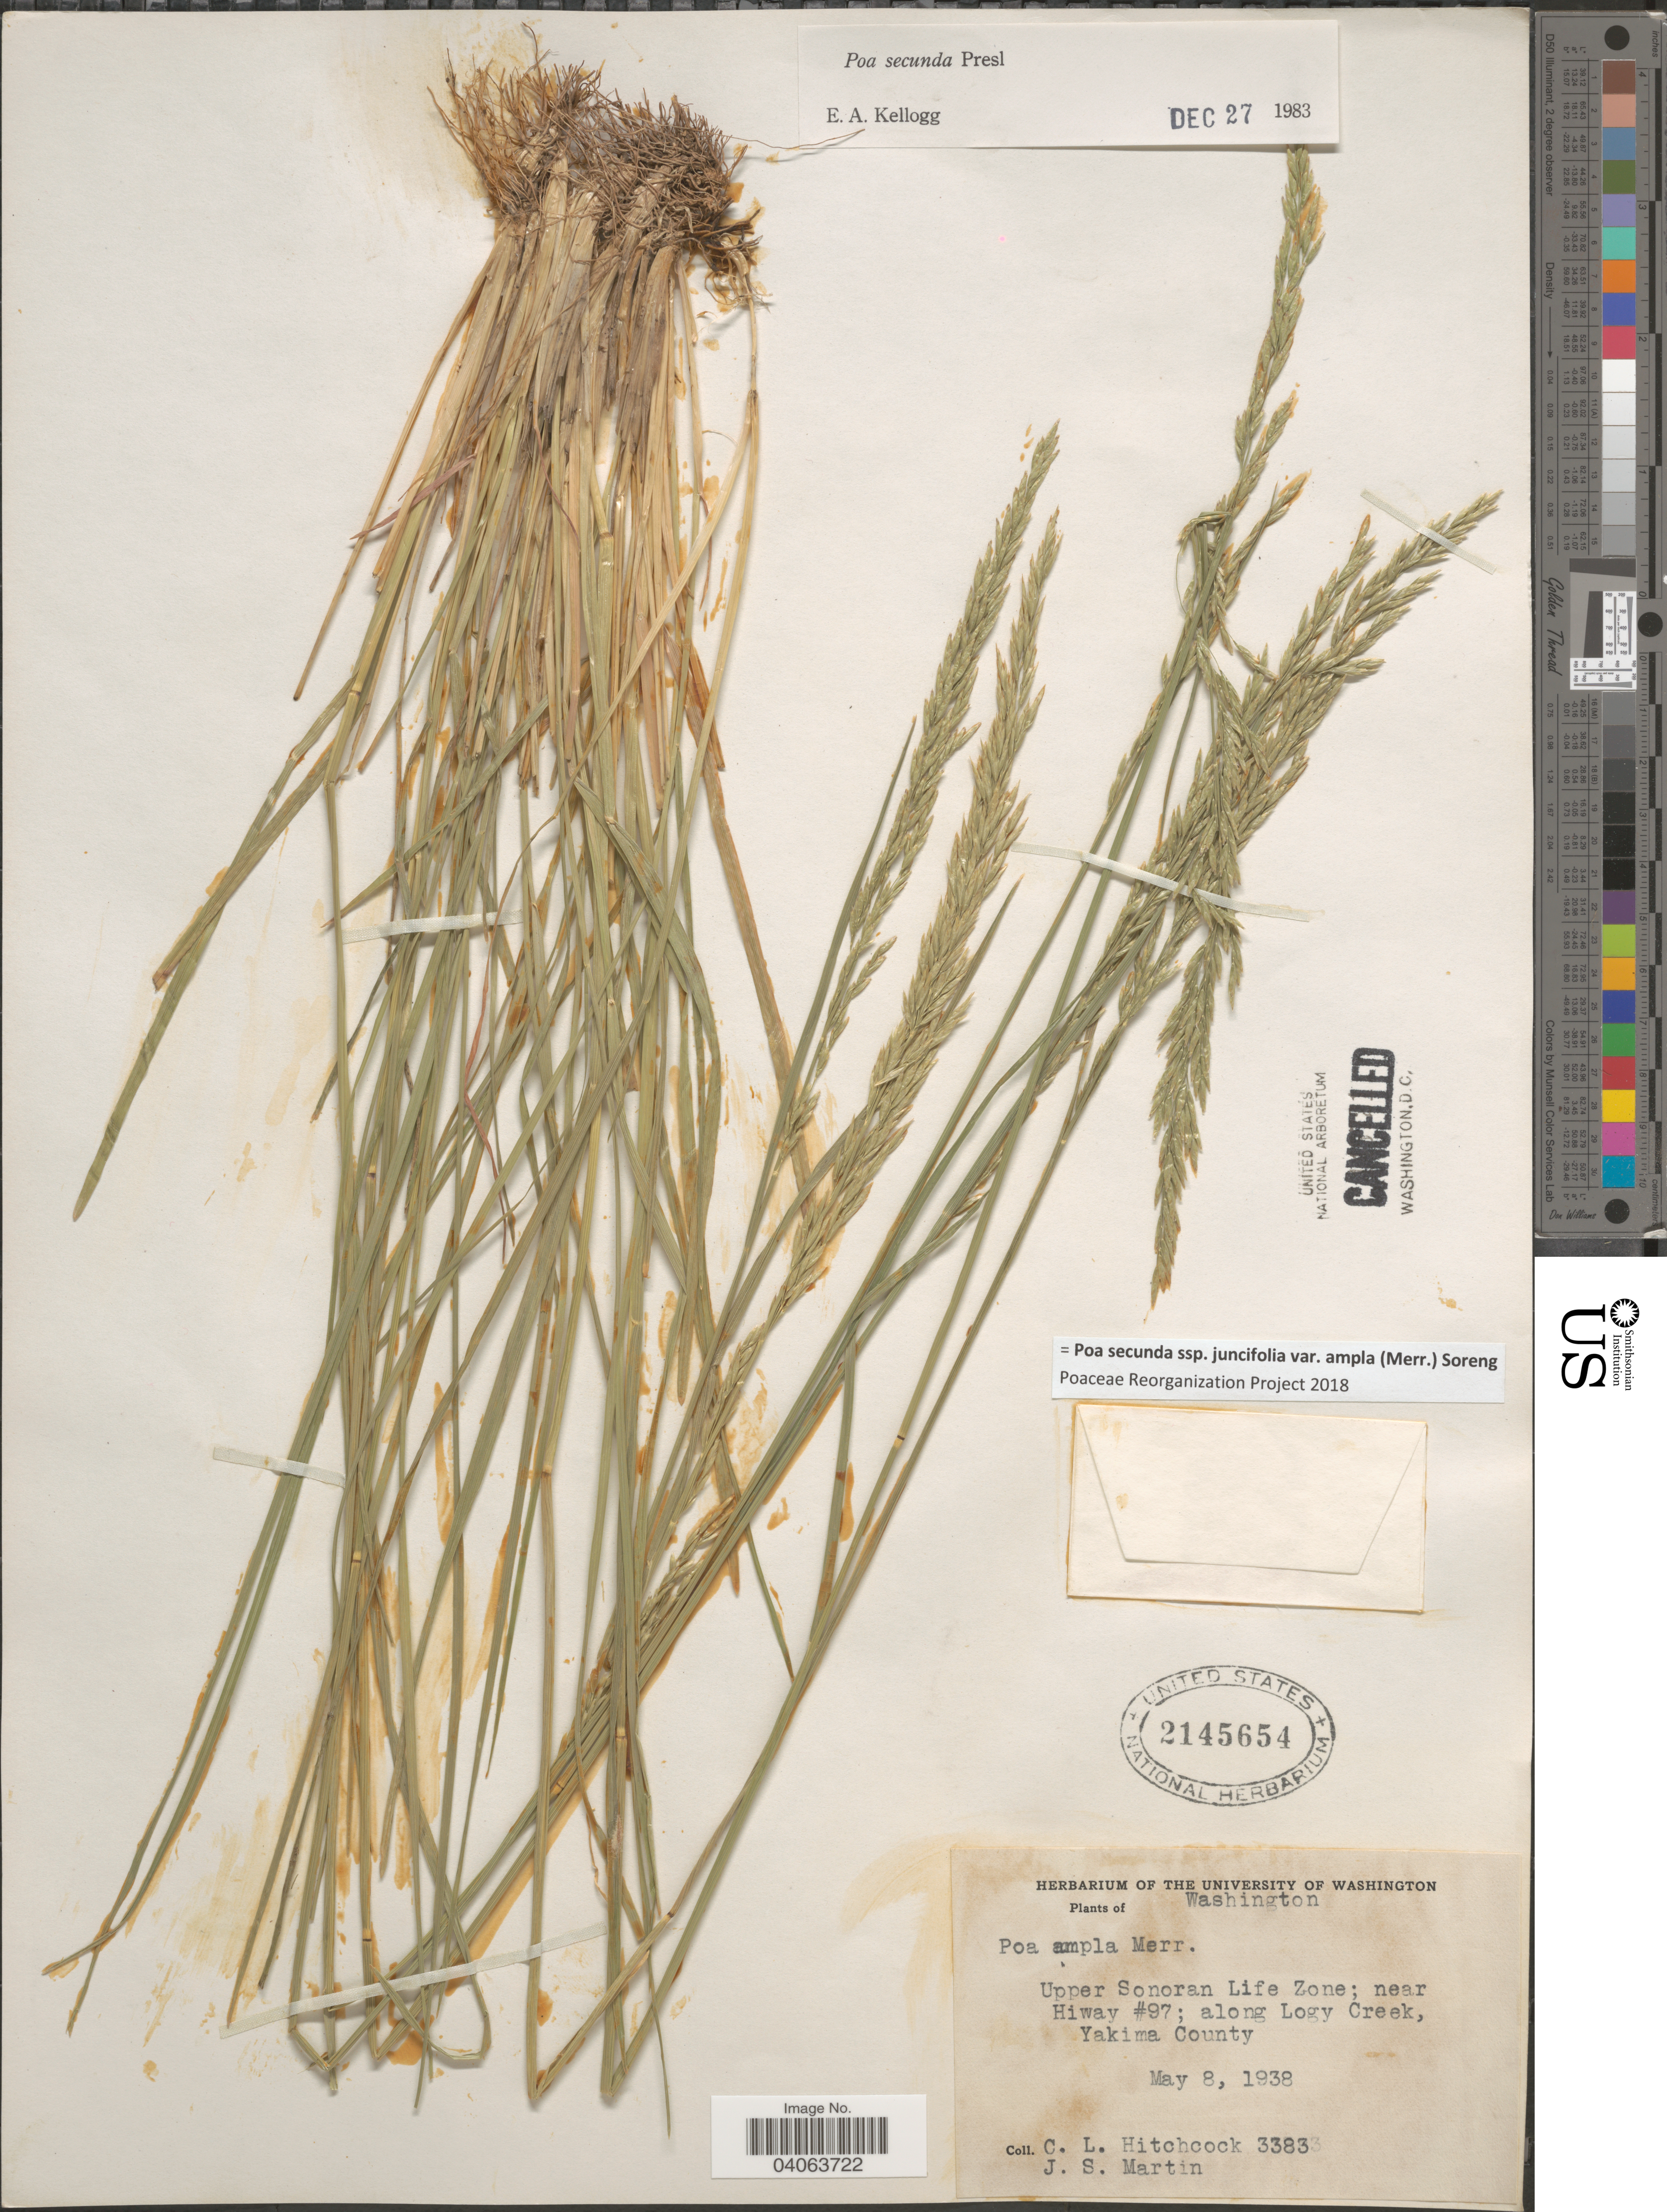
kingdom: Plantae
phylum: Tracheophyta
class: Liliopsida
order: Poales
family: Poaceae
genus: Poa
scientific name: Poa secunda subsp. juncifolia var. ampla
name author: (Merr.) Soreng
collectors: C. L. Hitchcock & J. S. Martin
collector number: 3383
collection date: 1938-05-08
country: United States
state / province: Washington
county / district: Yakima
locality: Upper Sonoran Life Zone; near Hiway #97; along Logy Creek, Yakima County.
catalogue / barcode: US 2145654